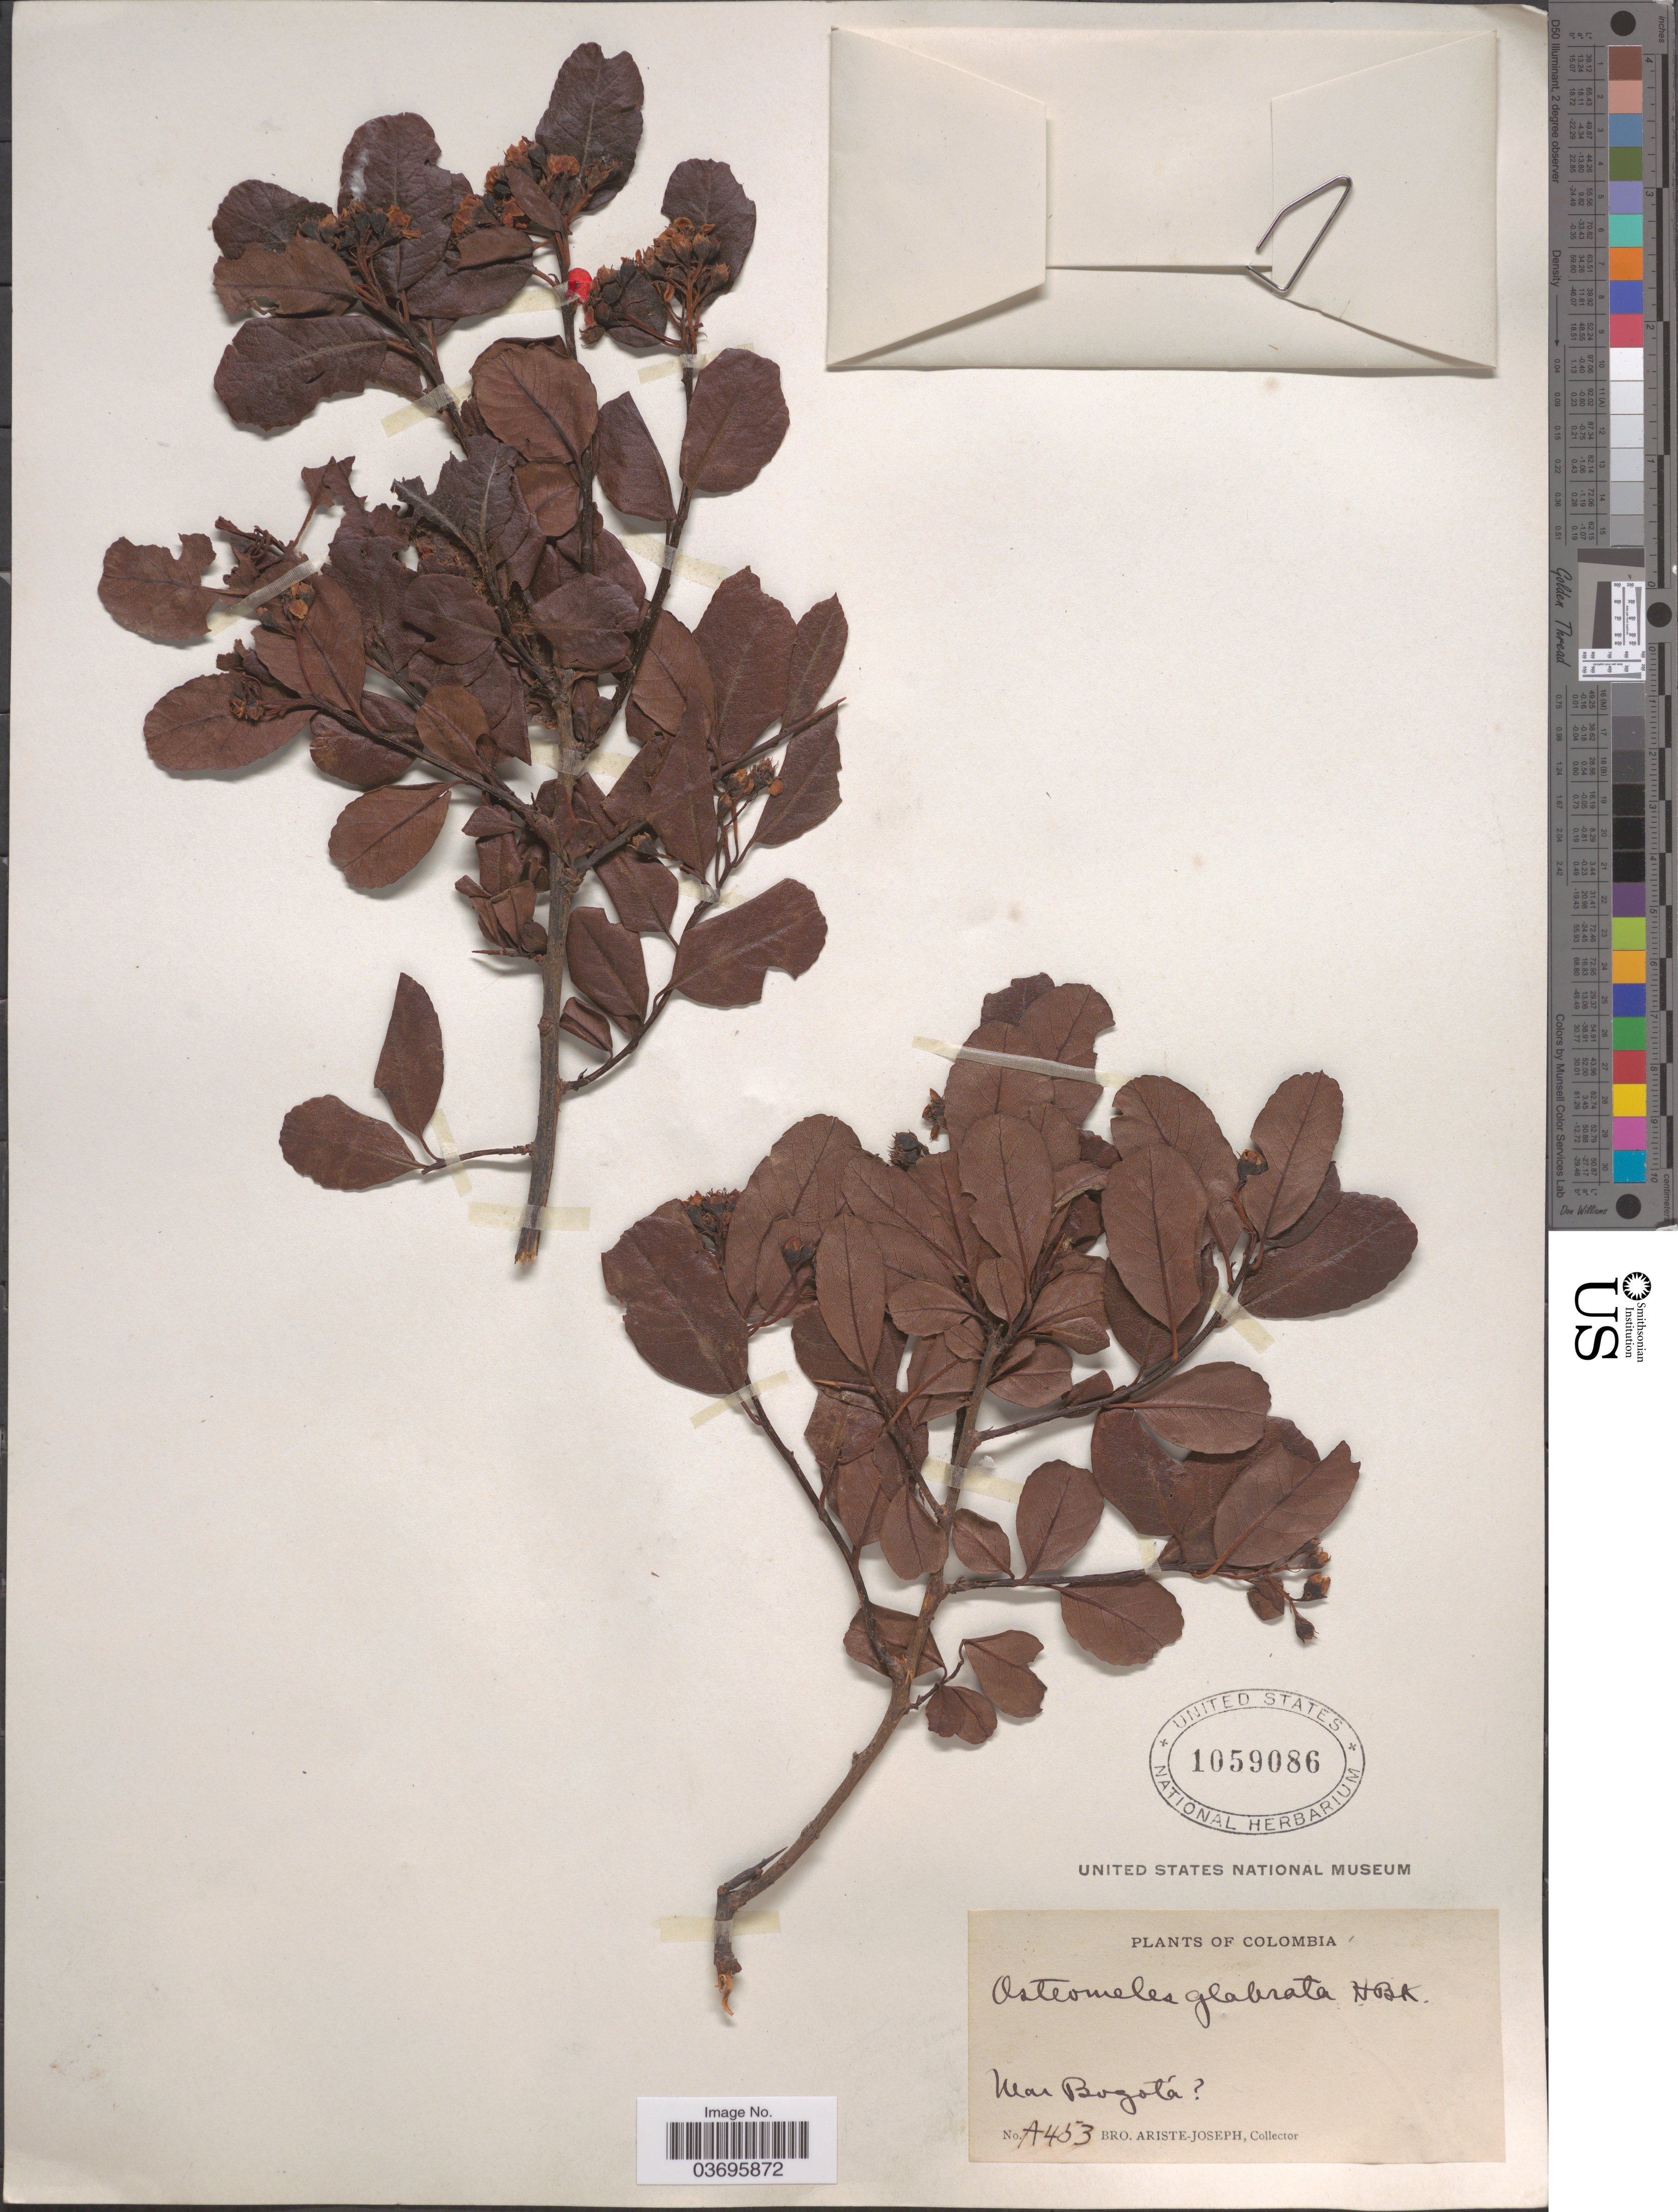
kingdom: Plantae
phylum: Tracheophyta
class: Magnoliopsida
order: Rosales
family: Rosaceae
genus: Hesperomeles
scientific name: Hesperomeles glabrata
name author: Kunth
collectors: Bro. Ariste-Joseph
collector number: A453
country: Colombia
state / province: Bogota D.C.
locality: Near Bogotá.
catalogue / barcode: US 1059086